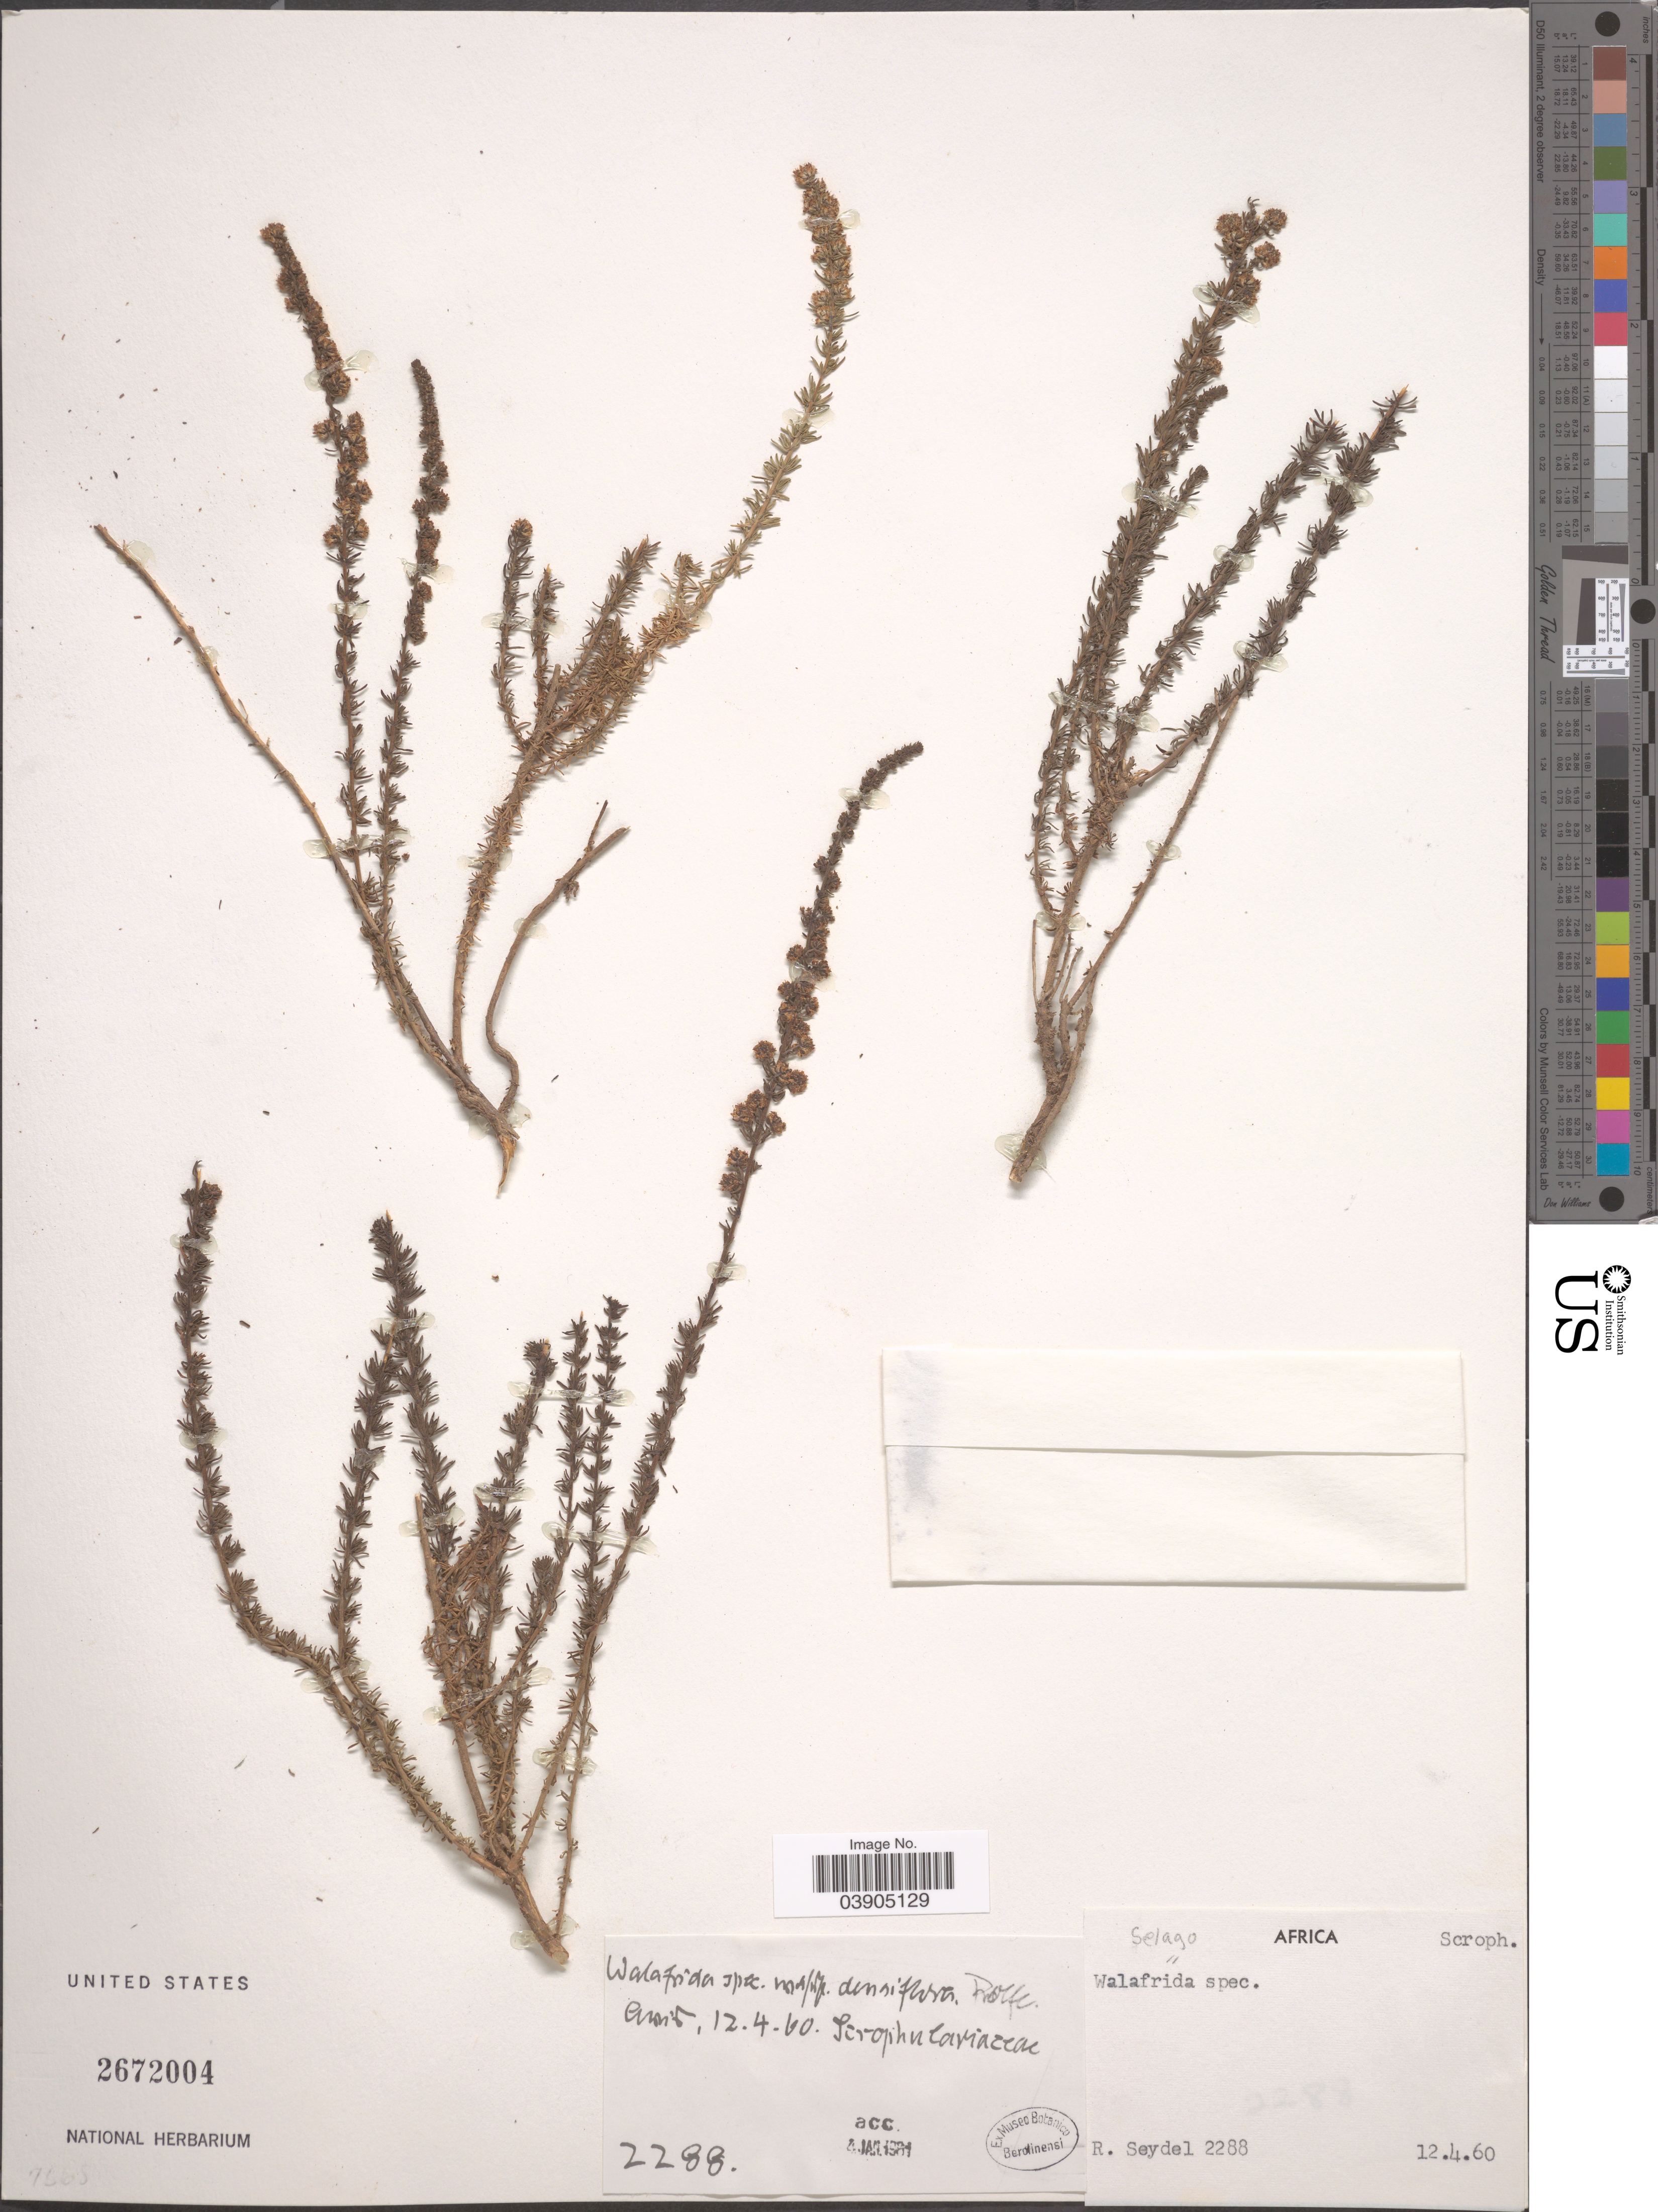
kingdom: Plantae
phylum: Tracheophyta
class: Magnoliopsida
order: Lamiales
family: Scrophulariaceae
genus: Selago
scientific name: Selago densiflora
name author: Rolfe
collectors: R. Seydel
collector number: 2288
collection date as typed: Transcribed d/m/y: 12/4/60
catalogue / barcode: US 2672004